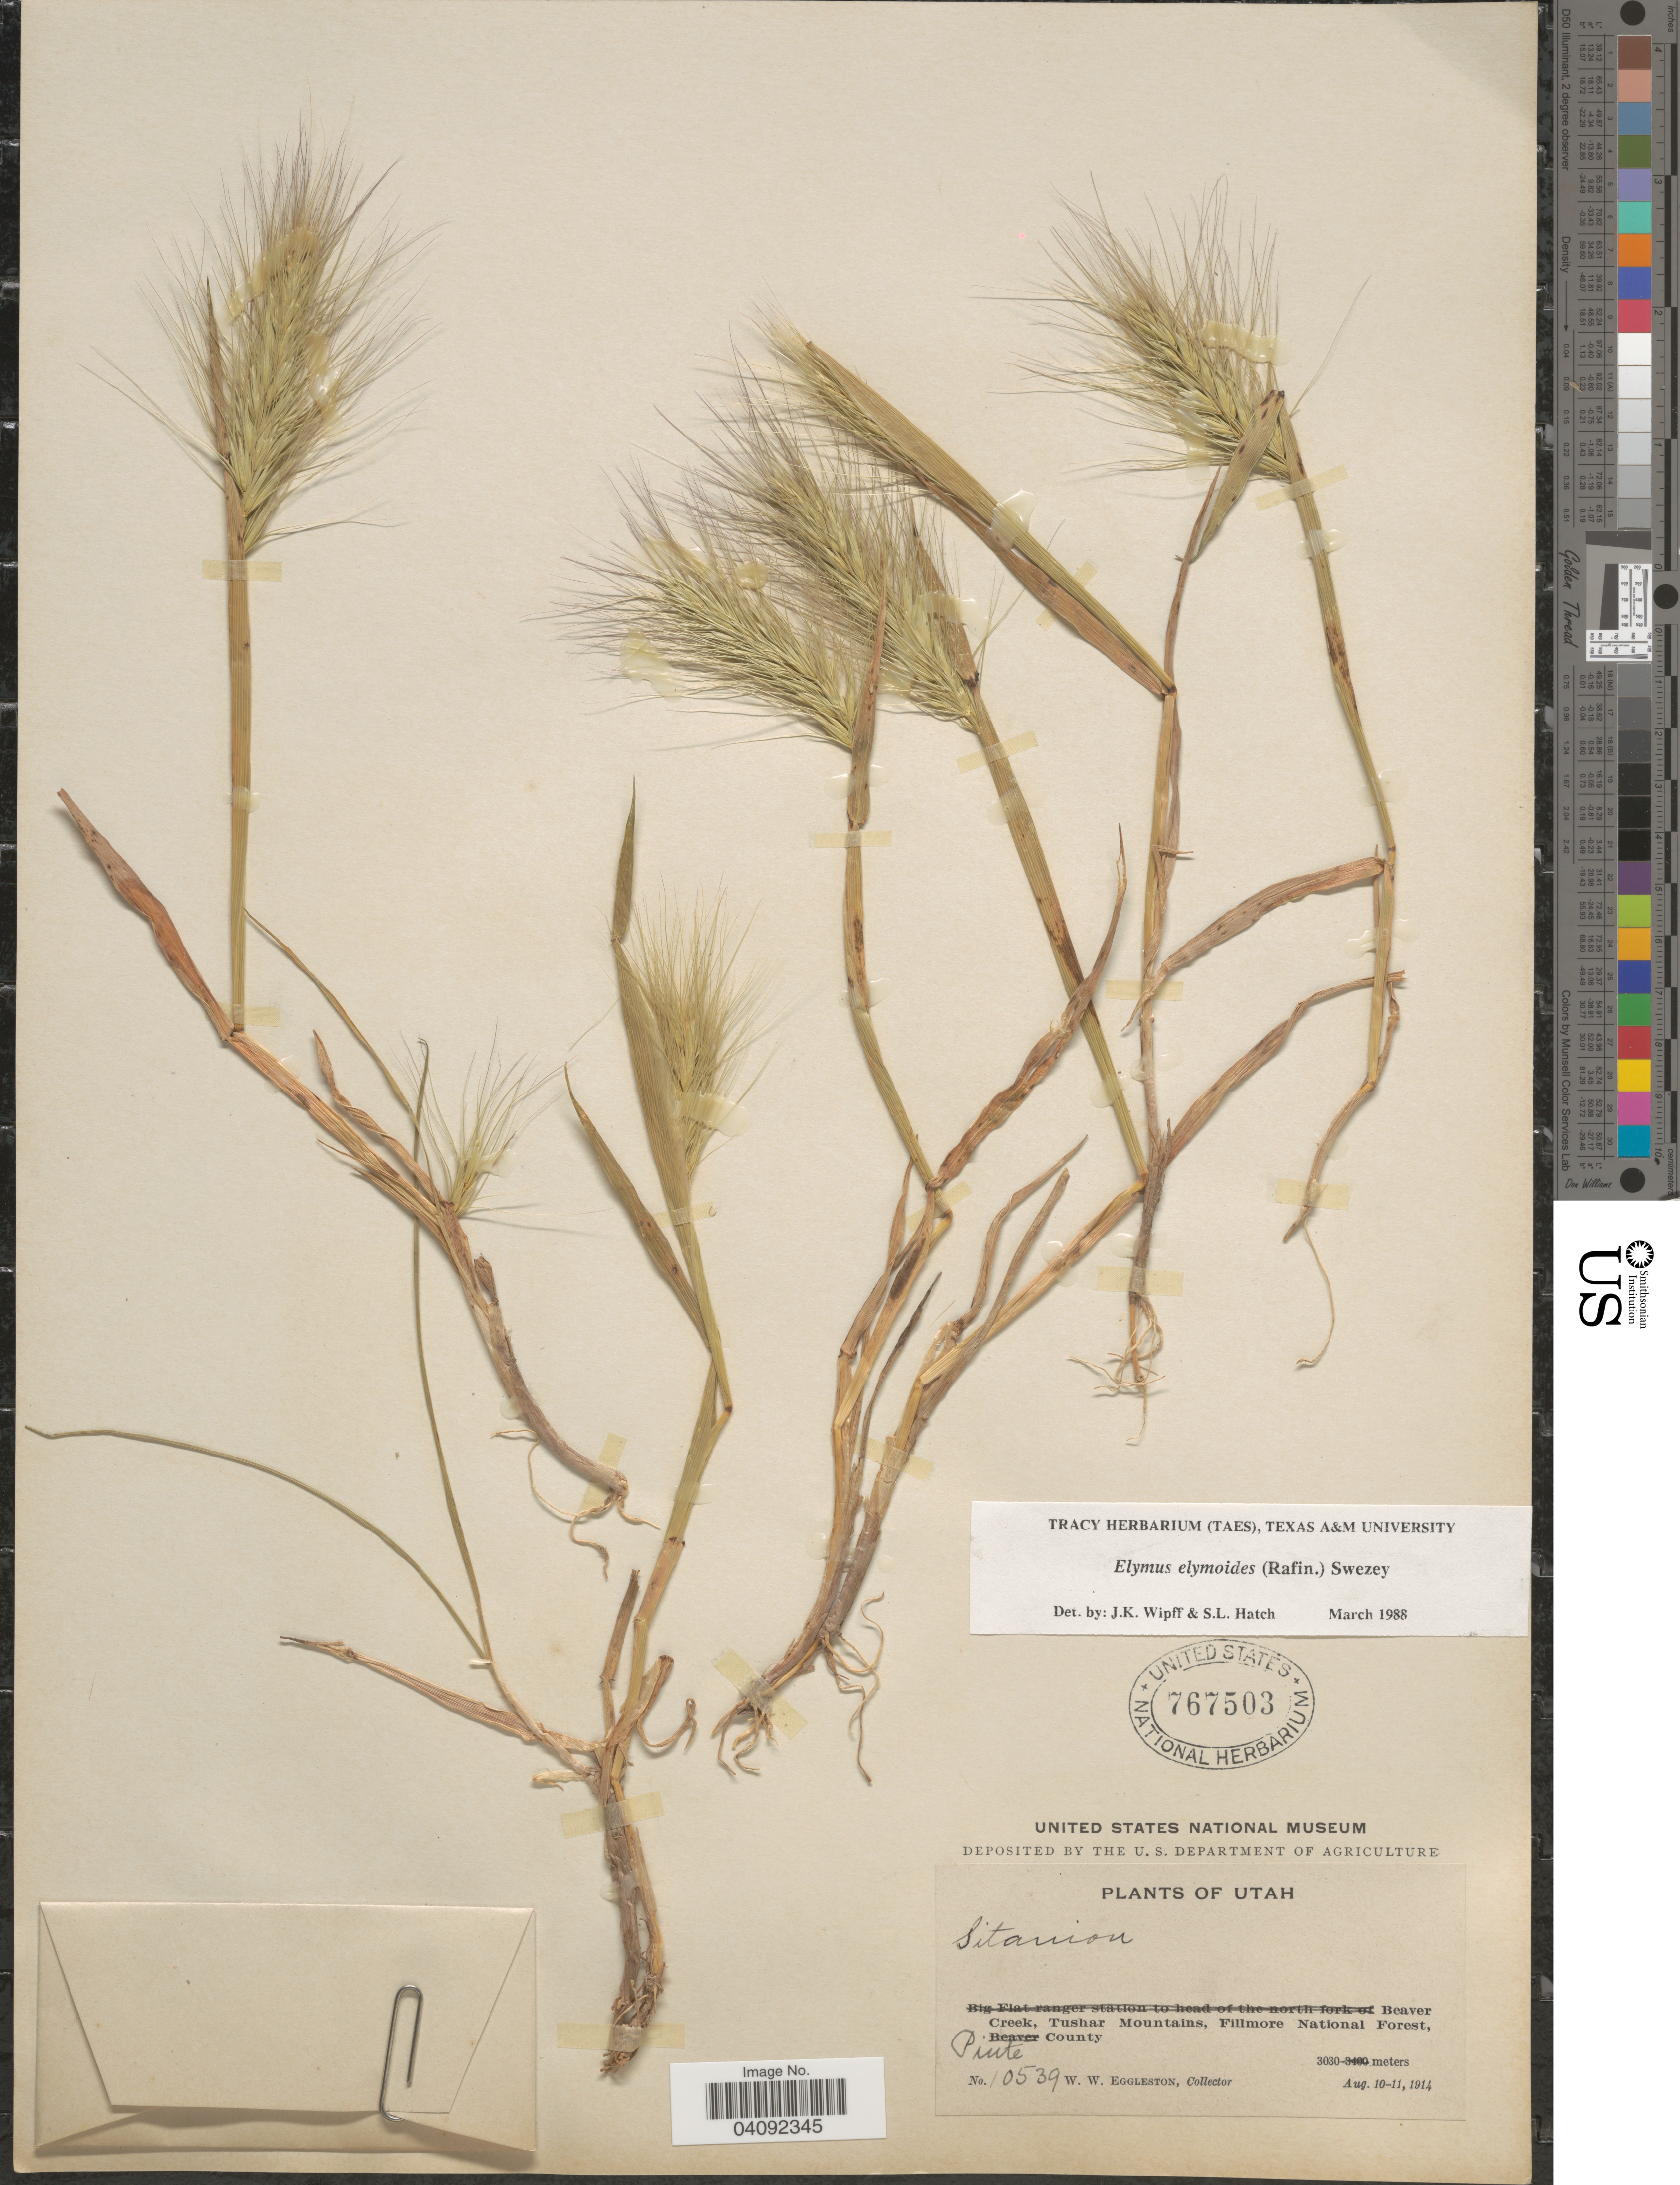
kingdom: Plantae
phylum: Tracheophyta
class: Liliopsida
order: Poales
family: Poaceae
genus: Elymus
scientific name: Elymus elymoides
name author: (Raf.) Swezey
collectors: W. W. Eggleston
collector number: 10539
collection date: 1914-08-10/1914-08-11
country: United States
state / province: Utah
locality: Beaver Creek, Tushar Mountains, Fillmore National Forest, Puite County.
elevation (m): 3030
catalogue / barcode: US 767503